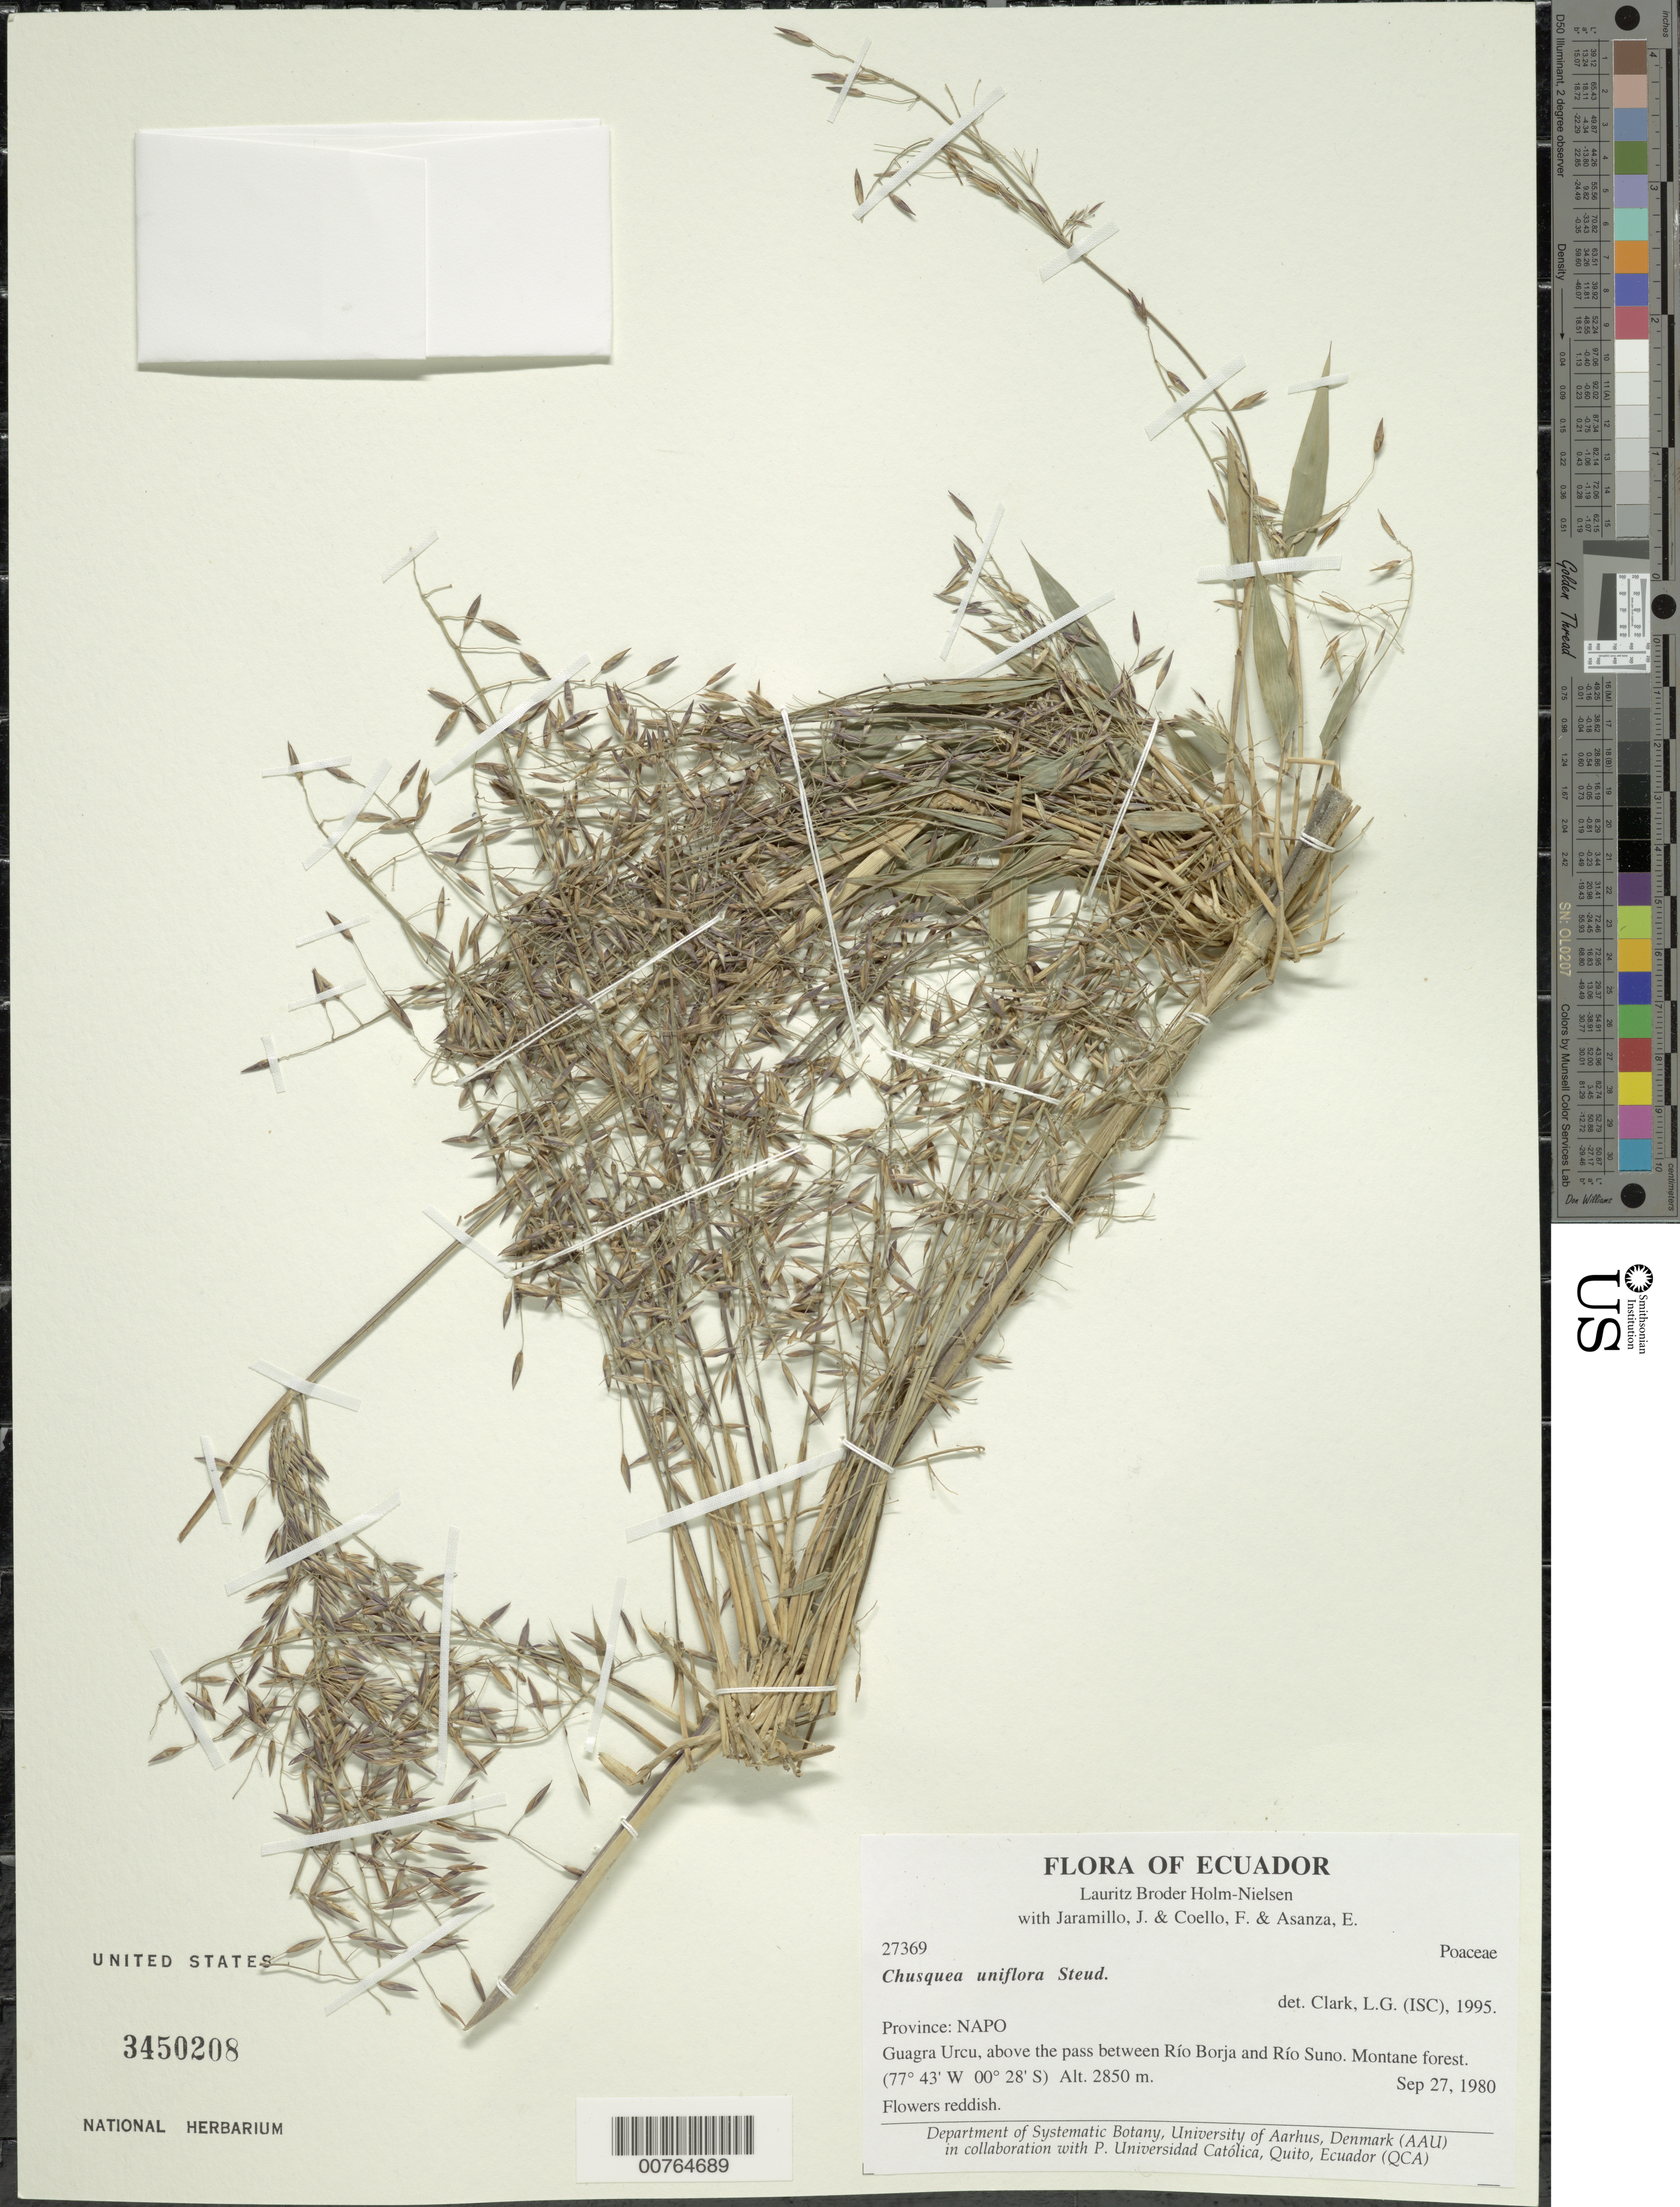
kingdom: Plantae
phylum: Tracheophyta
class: Liliopsida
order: Poales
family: Poaceae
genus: Chusquea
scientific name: Chusquea uniflora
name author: Steud.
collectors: L. B. Holm-Nielsen, J. L. Jaramillo, F. Coello & E. Asanza C.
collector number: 27369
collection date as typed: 27 Sep 1980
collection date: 1980-09-27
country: Ecuador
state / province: Napo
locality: Guagra Urcuk, between Rio Borja and Rio Suno.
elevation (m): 2850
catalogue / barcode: US 3450208